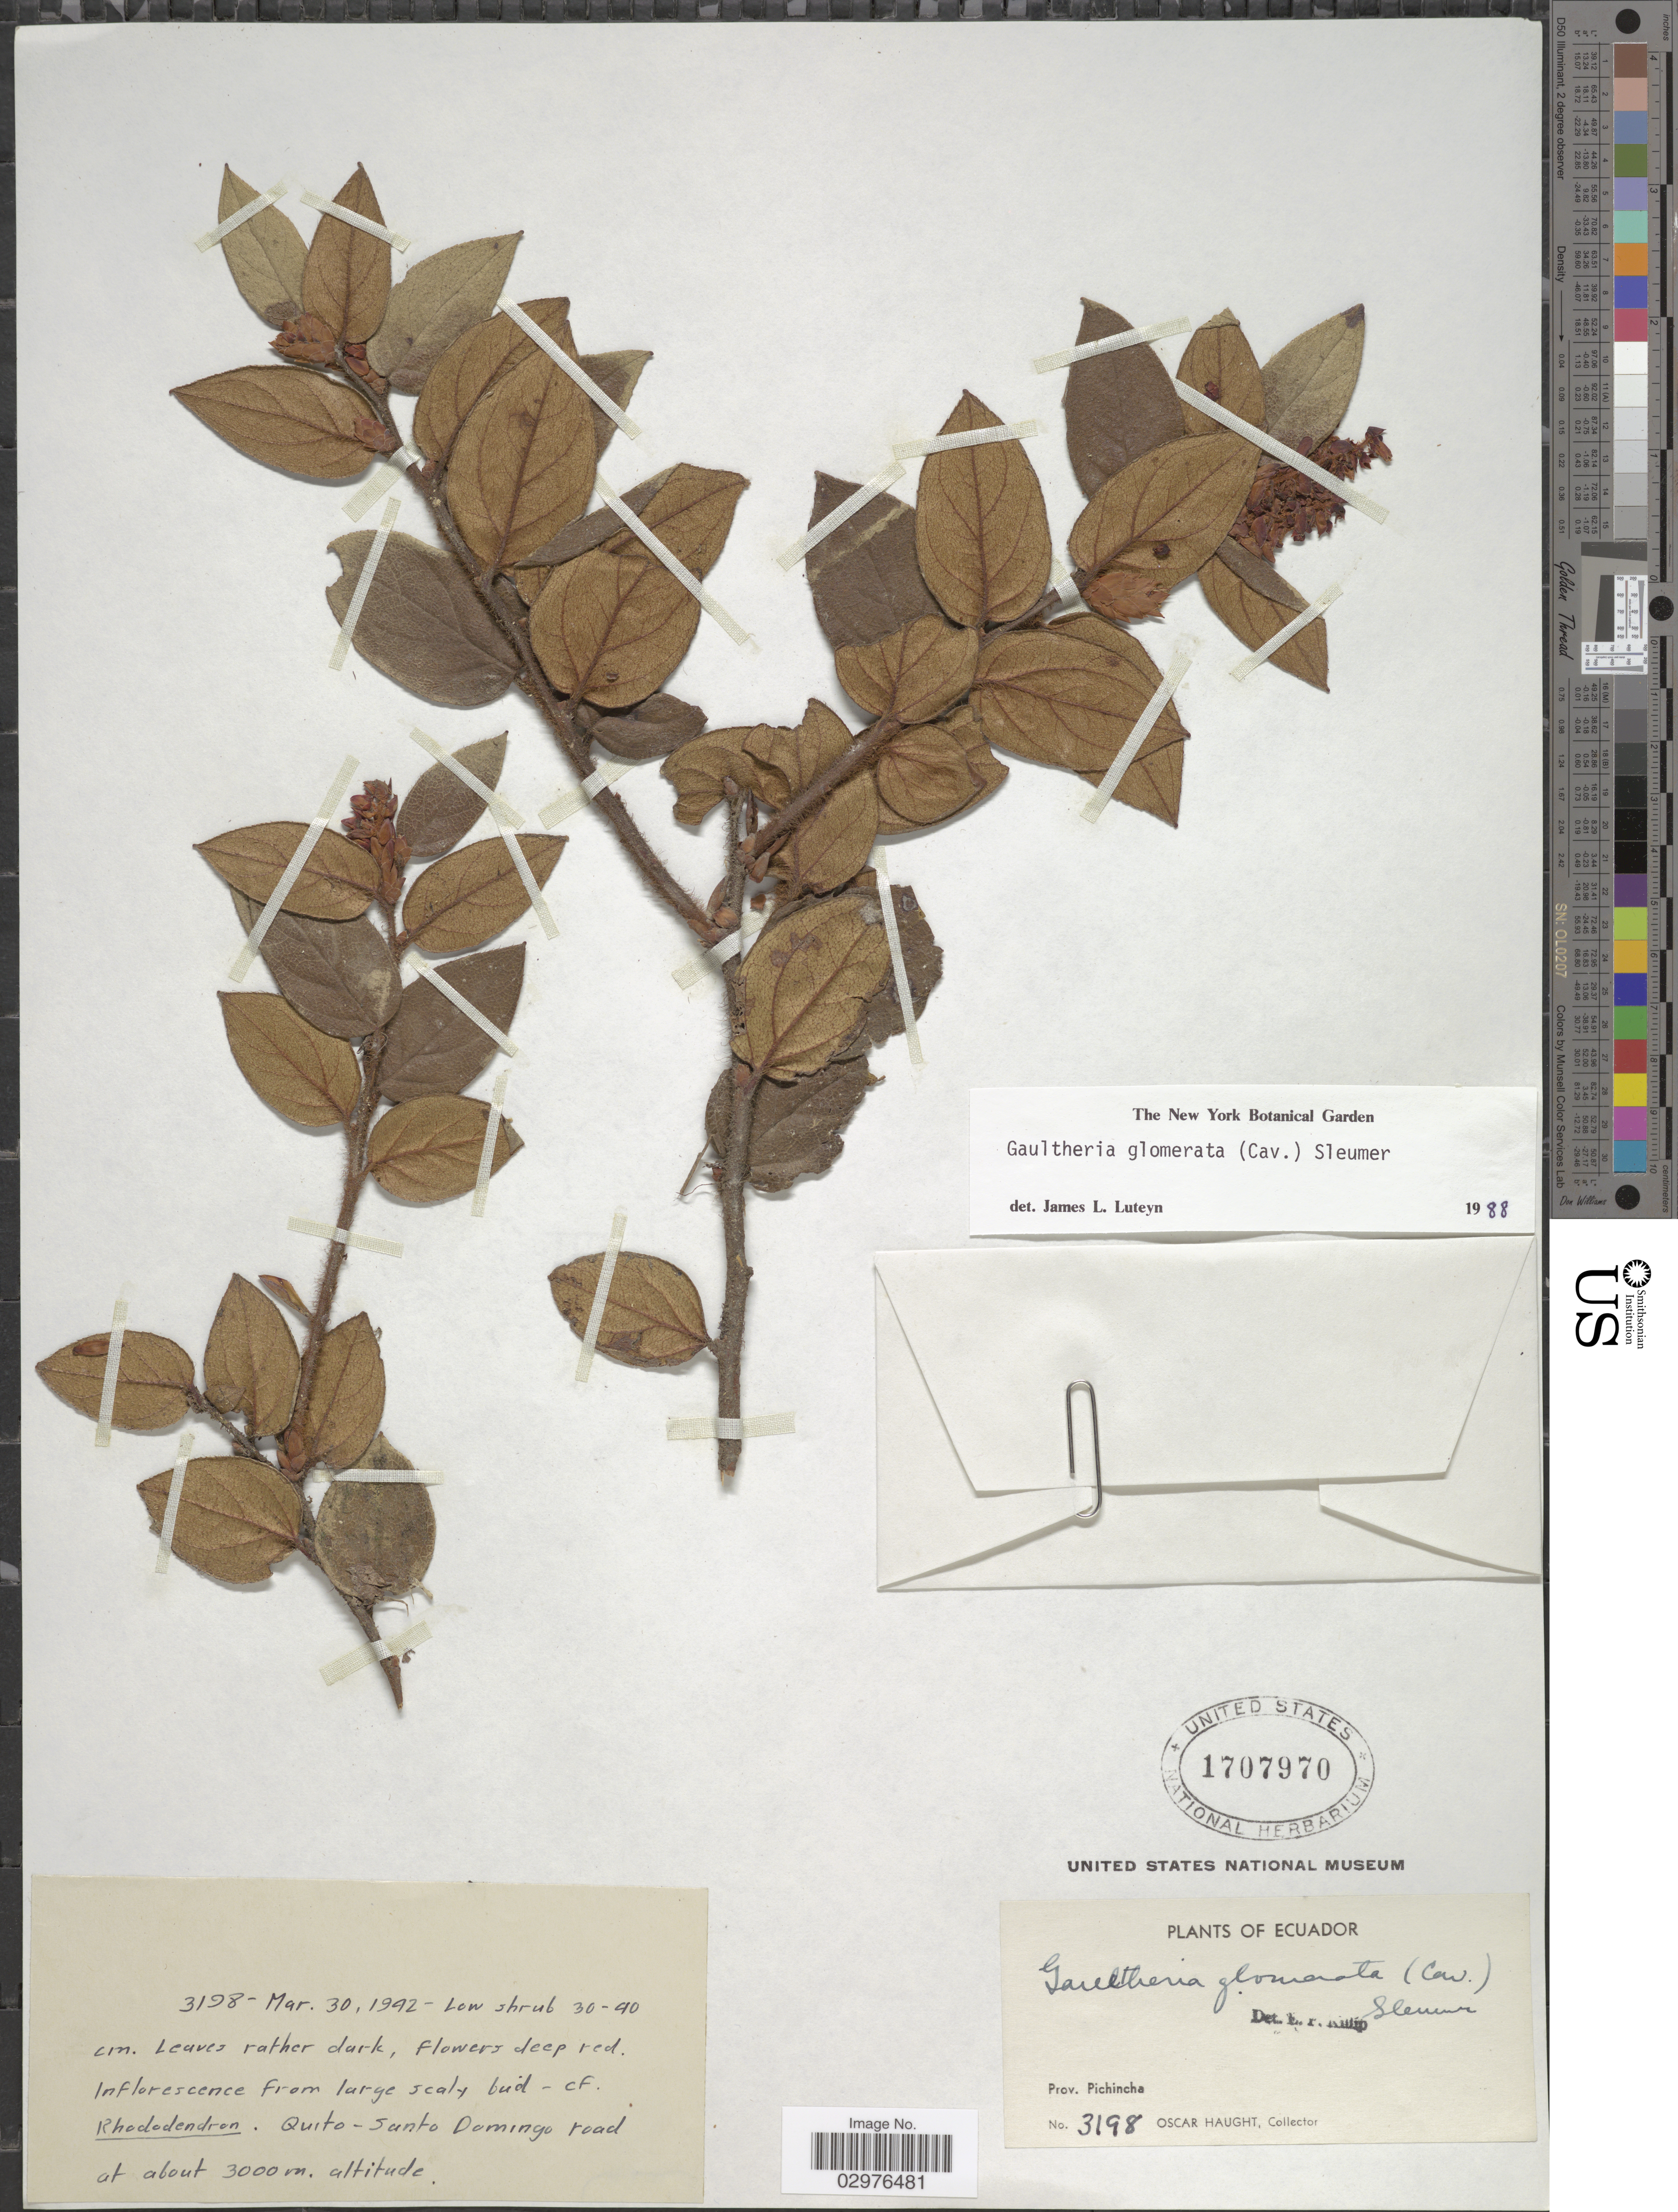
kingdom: Plantae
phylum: Tracheophyta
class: Magnoliopsida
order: Ericales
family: Ericaceae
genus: Gaultheria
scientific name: Gaultheria glomerata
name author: (Cav.) Sleumer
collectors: O. Haught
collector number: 3198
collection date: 1942-03-30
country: Ecuador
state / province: Pichincha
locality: Quito-Santo Domingo road.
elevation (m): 3000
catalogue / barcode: US 1707970